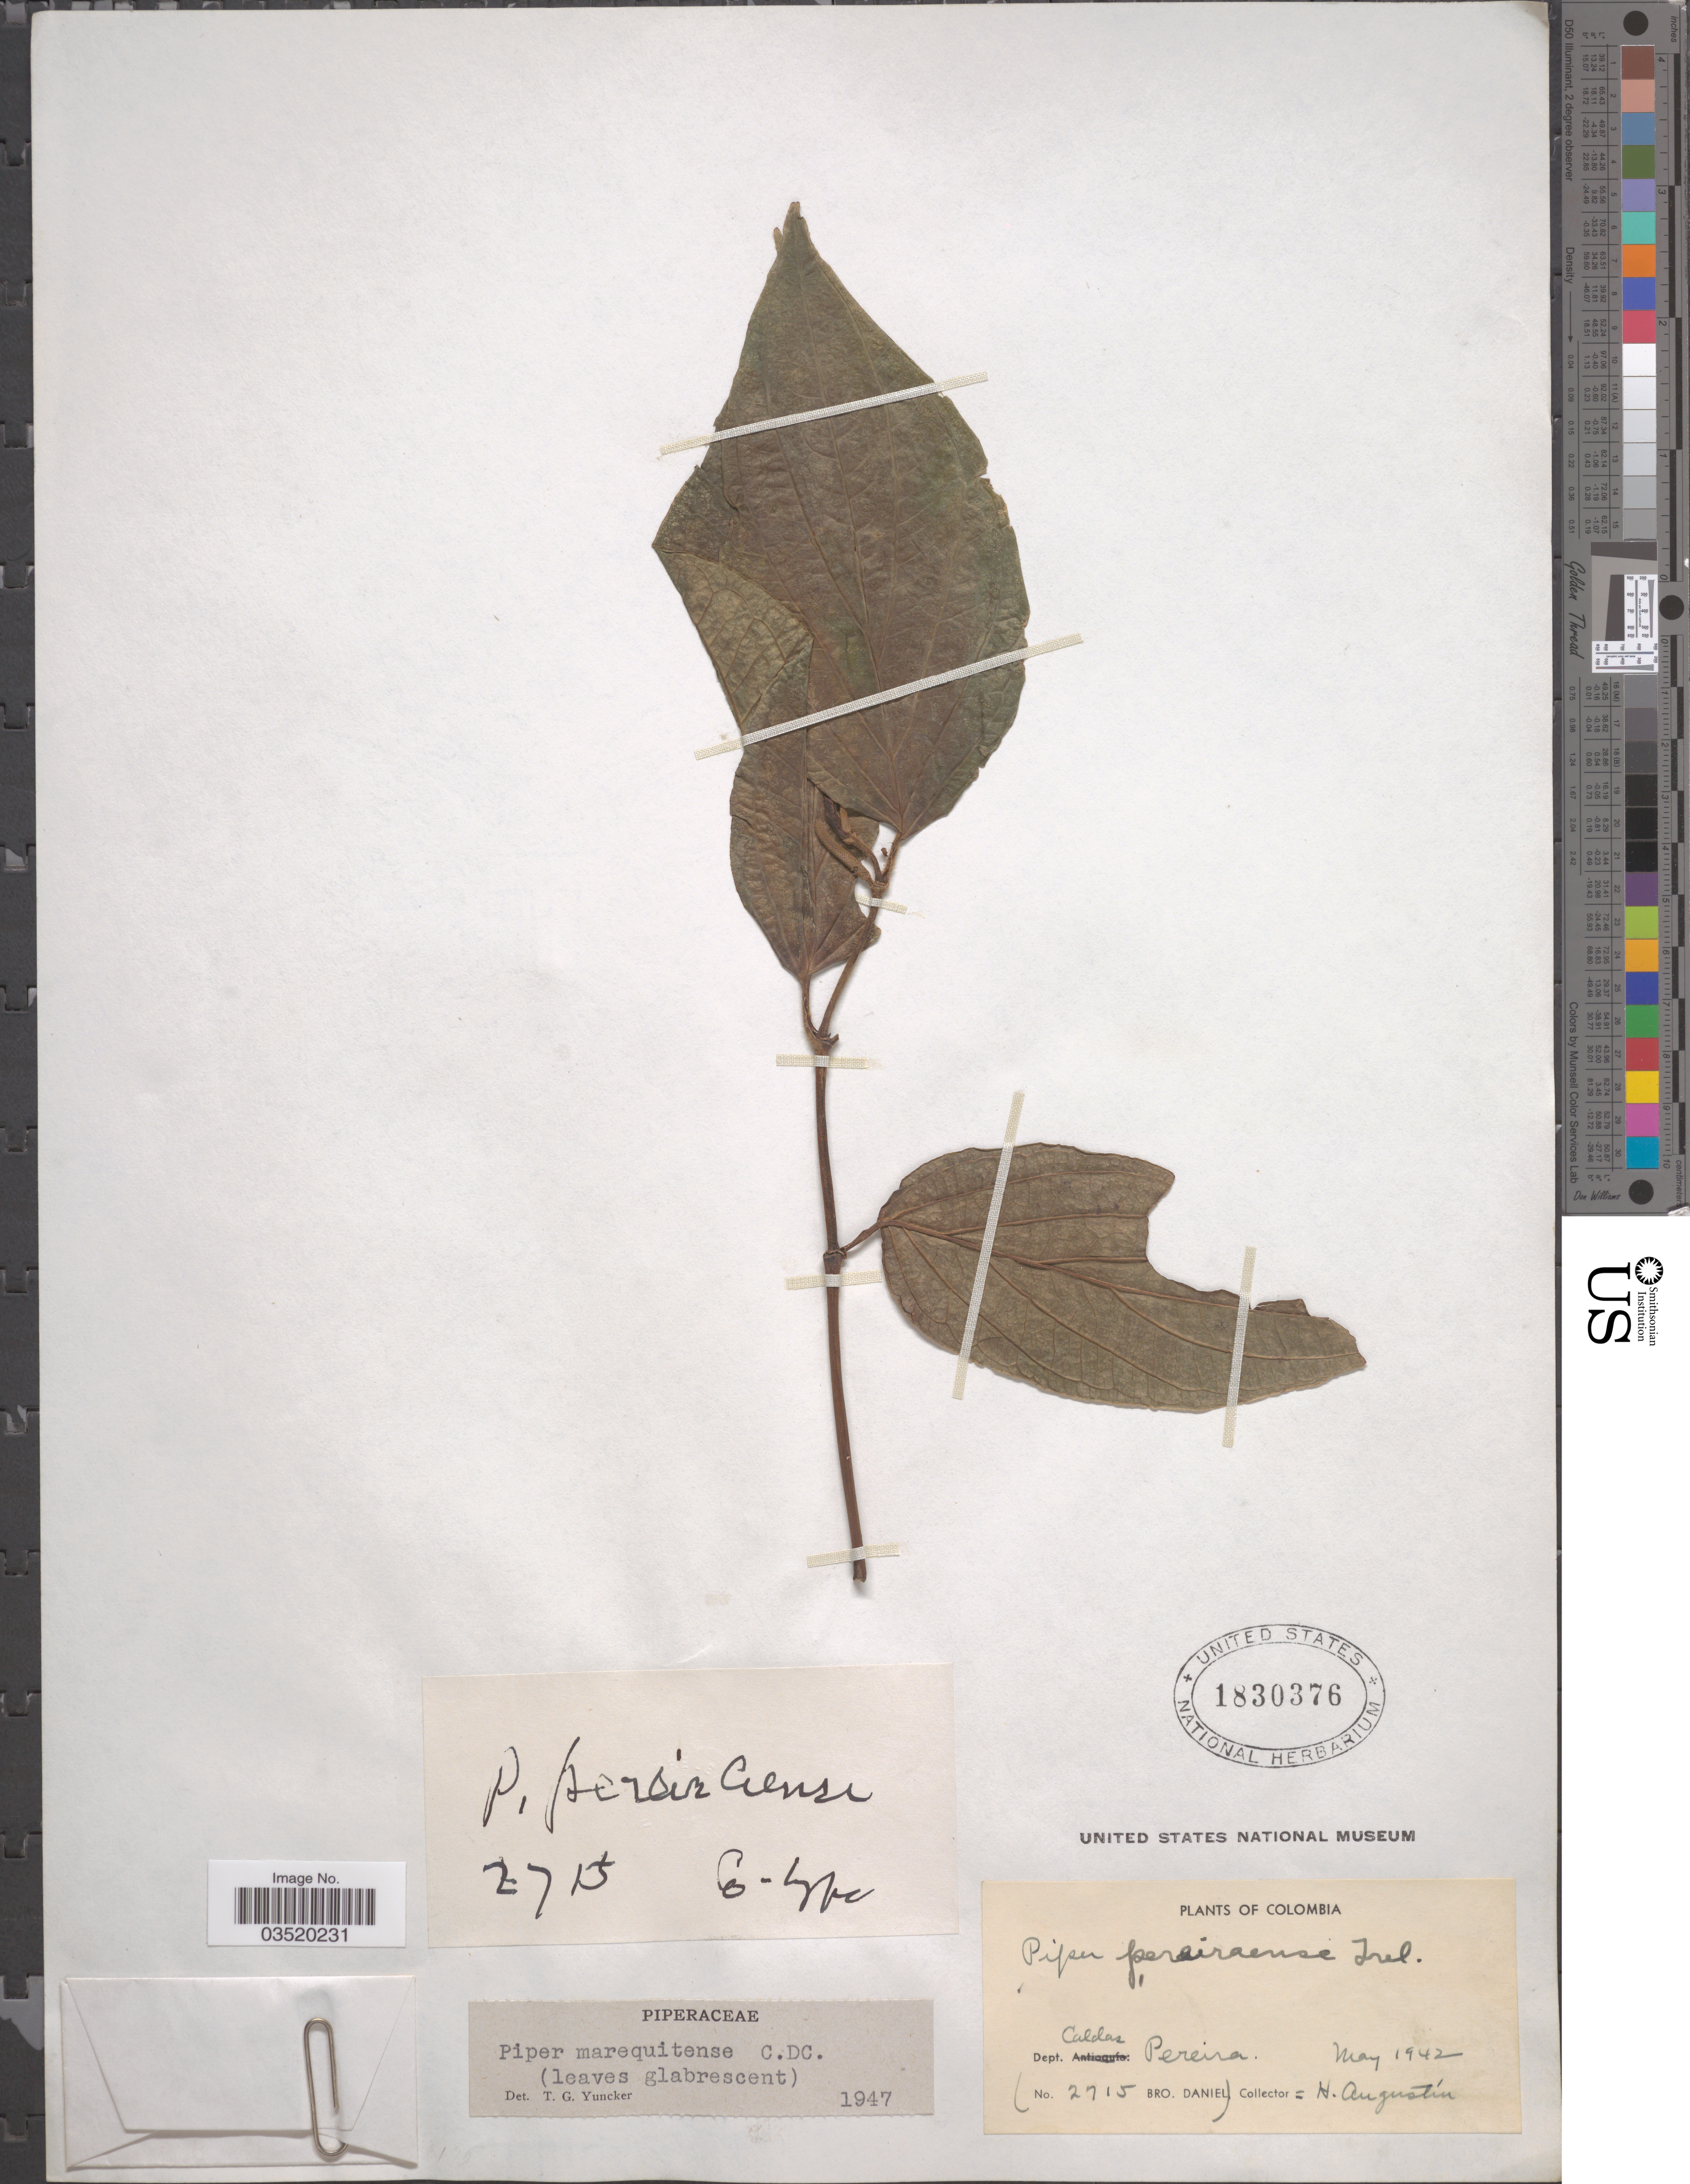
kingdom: Plantae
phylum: Tracheophyta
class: Magnoliopsida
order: Piperales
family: Piperaceae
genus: Piper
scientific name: Piper marequitense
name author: C. DC.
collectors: K. Augustin & Bro. Daniel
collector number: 2715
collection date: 1942-05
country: Colombia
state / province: Caldas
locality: Dept. Caldas: Pereira.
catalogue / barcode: US 1830376